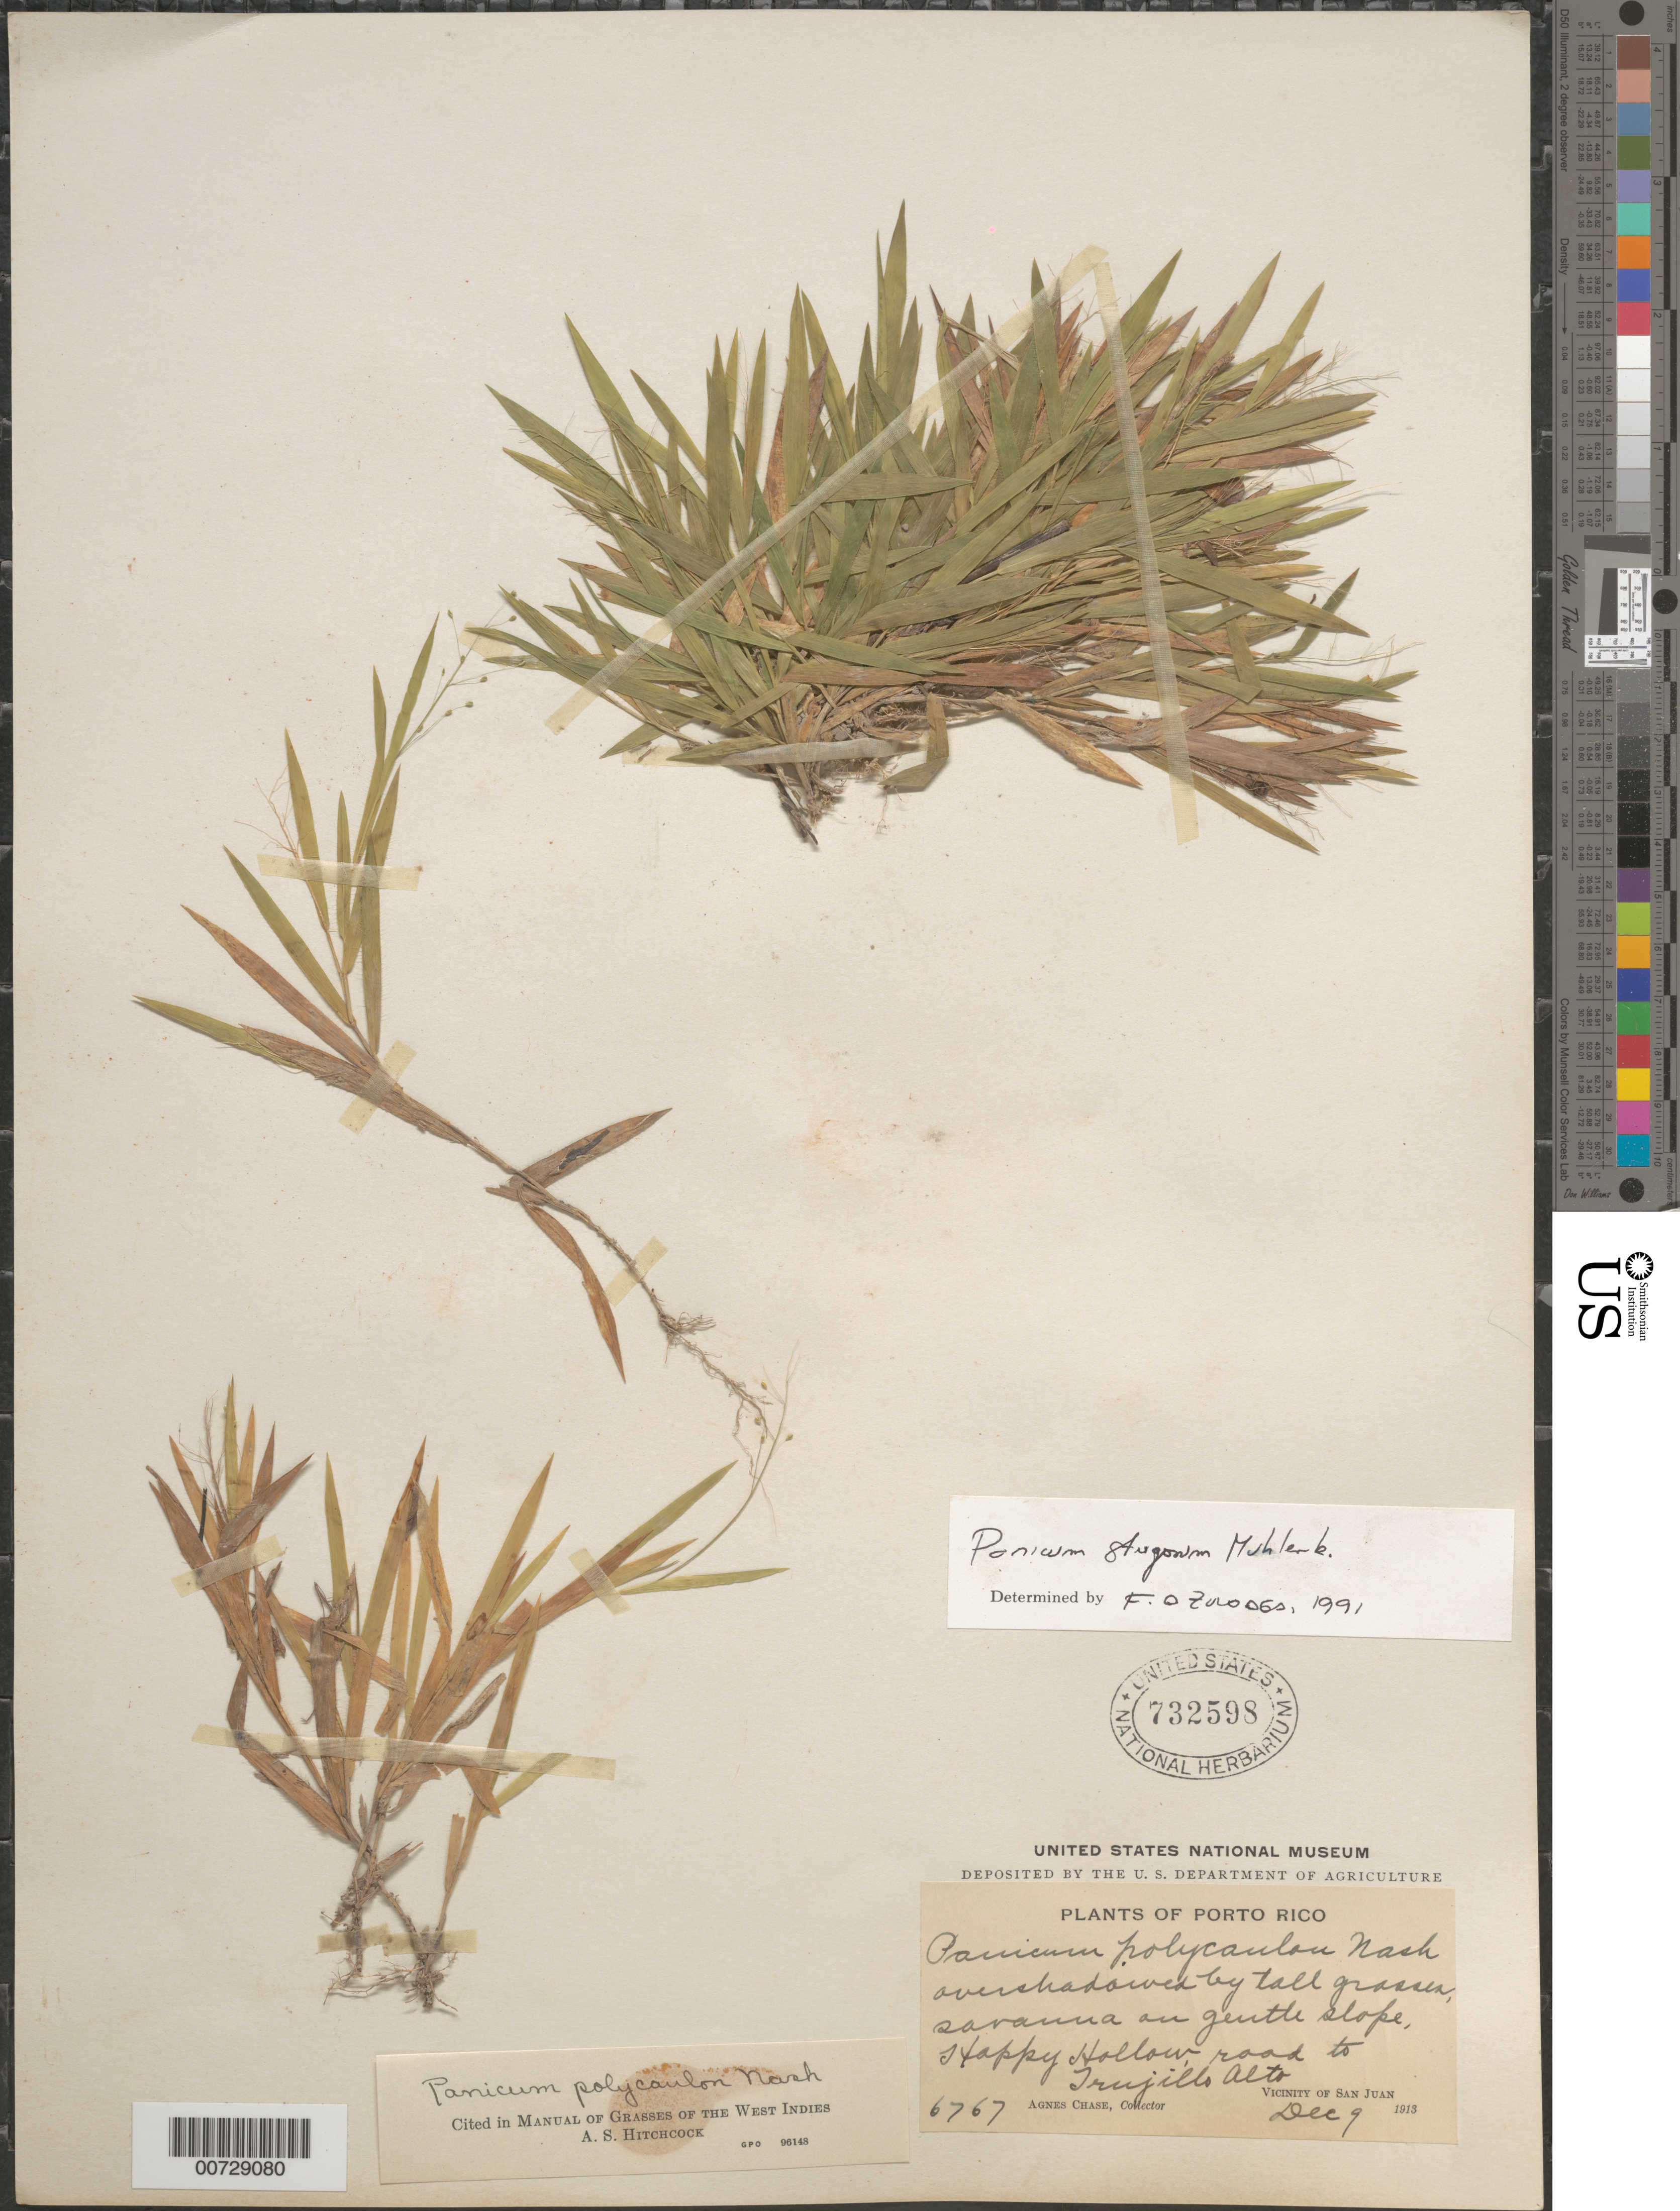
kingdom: Plantae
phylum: Tracheophyta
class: Liliopsida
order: Poales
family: Poaceae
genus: Dichanthelium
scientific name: Dichanthelium strigosum var. strigosum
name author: (Muhl. ex Elliott) Freckmann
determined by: Zuloaga, F. O.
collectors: A. Chase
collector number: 6767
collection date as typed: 09 Dec 1913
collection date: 1913-12-09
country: Puerto Rico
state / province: San Juan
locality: San Juan, vic of; Happy Hollow Road to Trujillo Alto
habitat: Overshadowed by tall grasses; Savanna on gentle slope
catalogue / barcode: US 732598